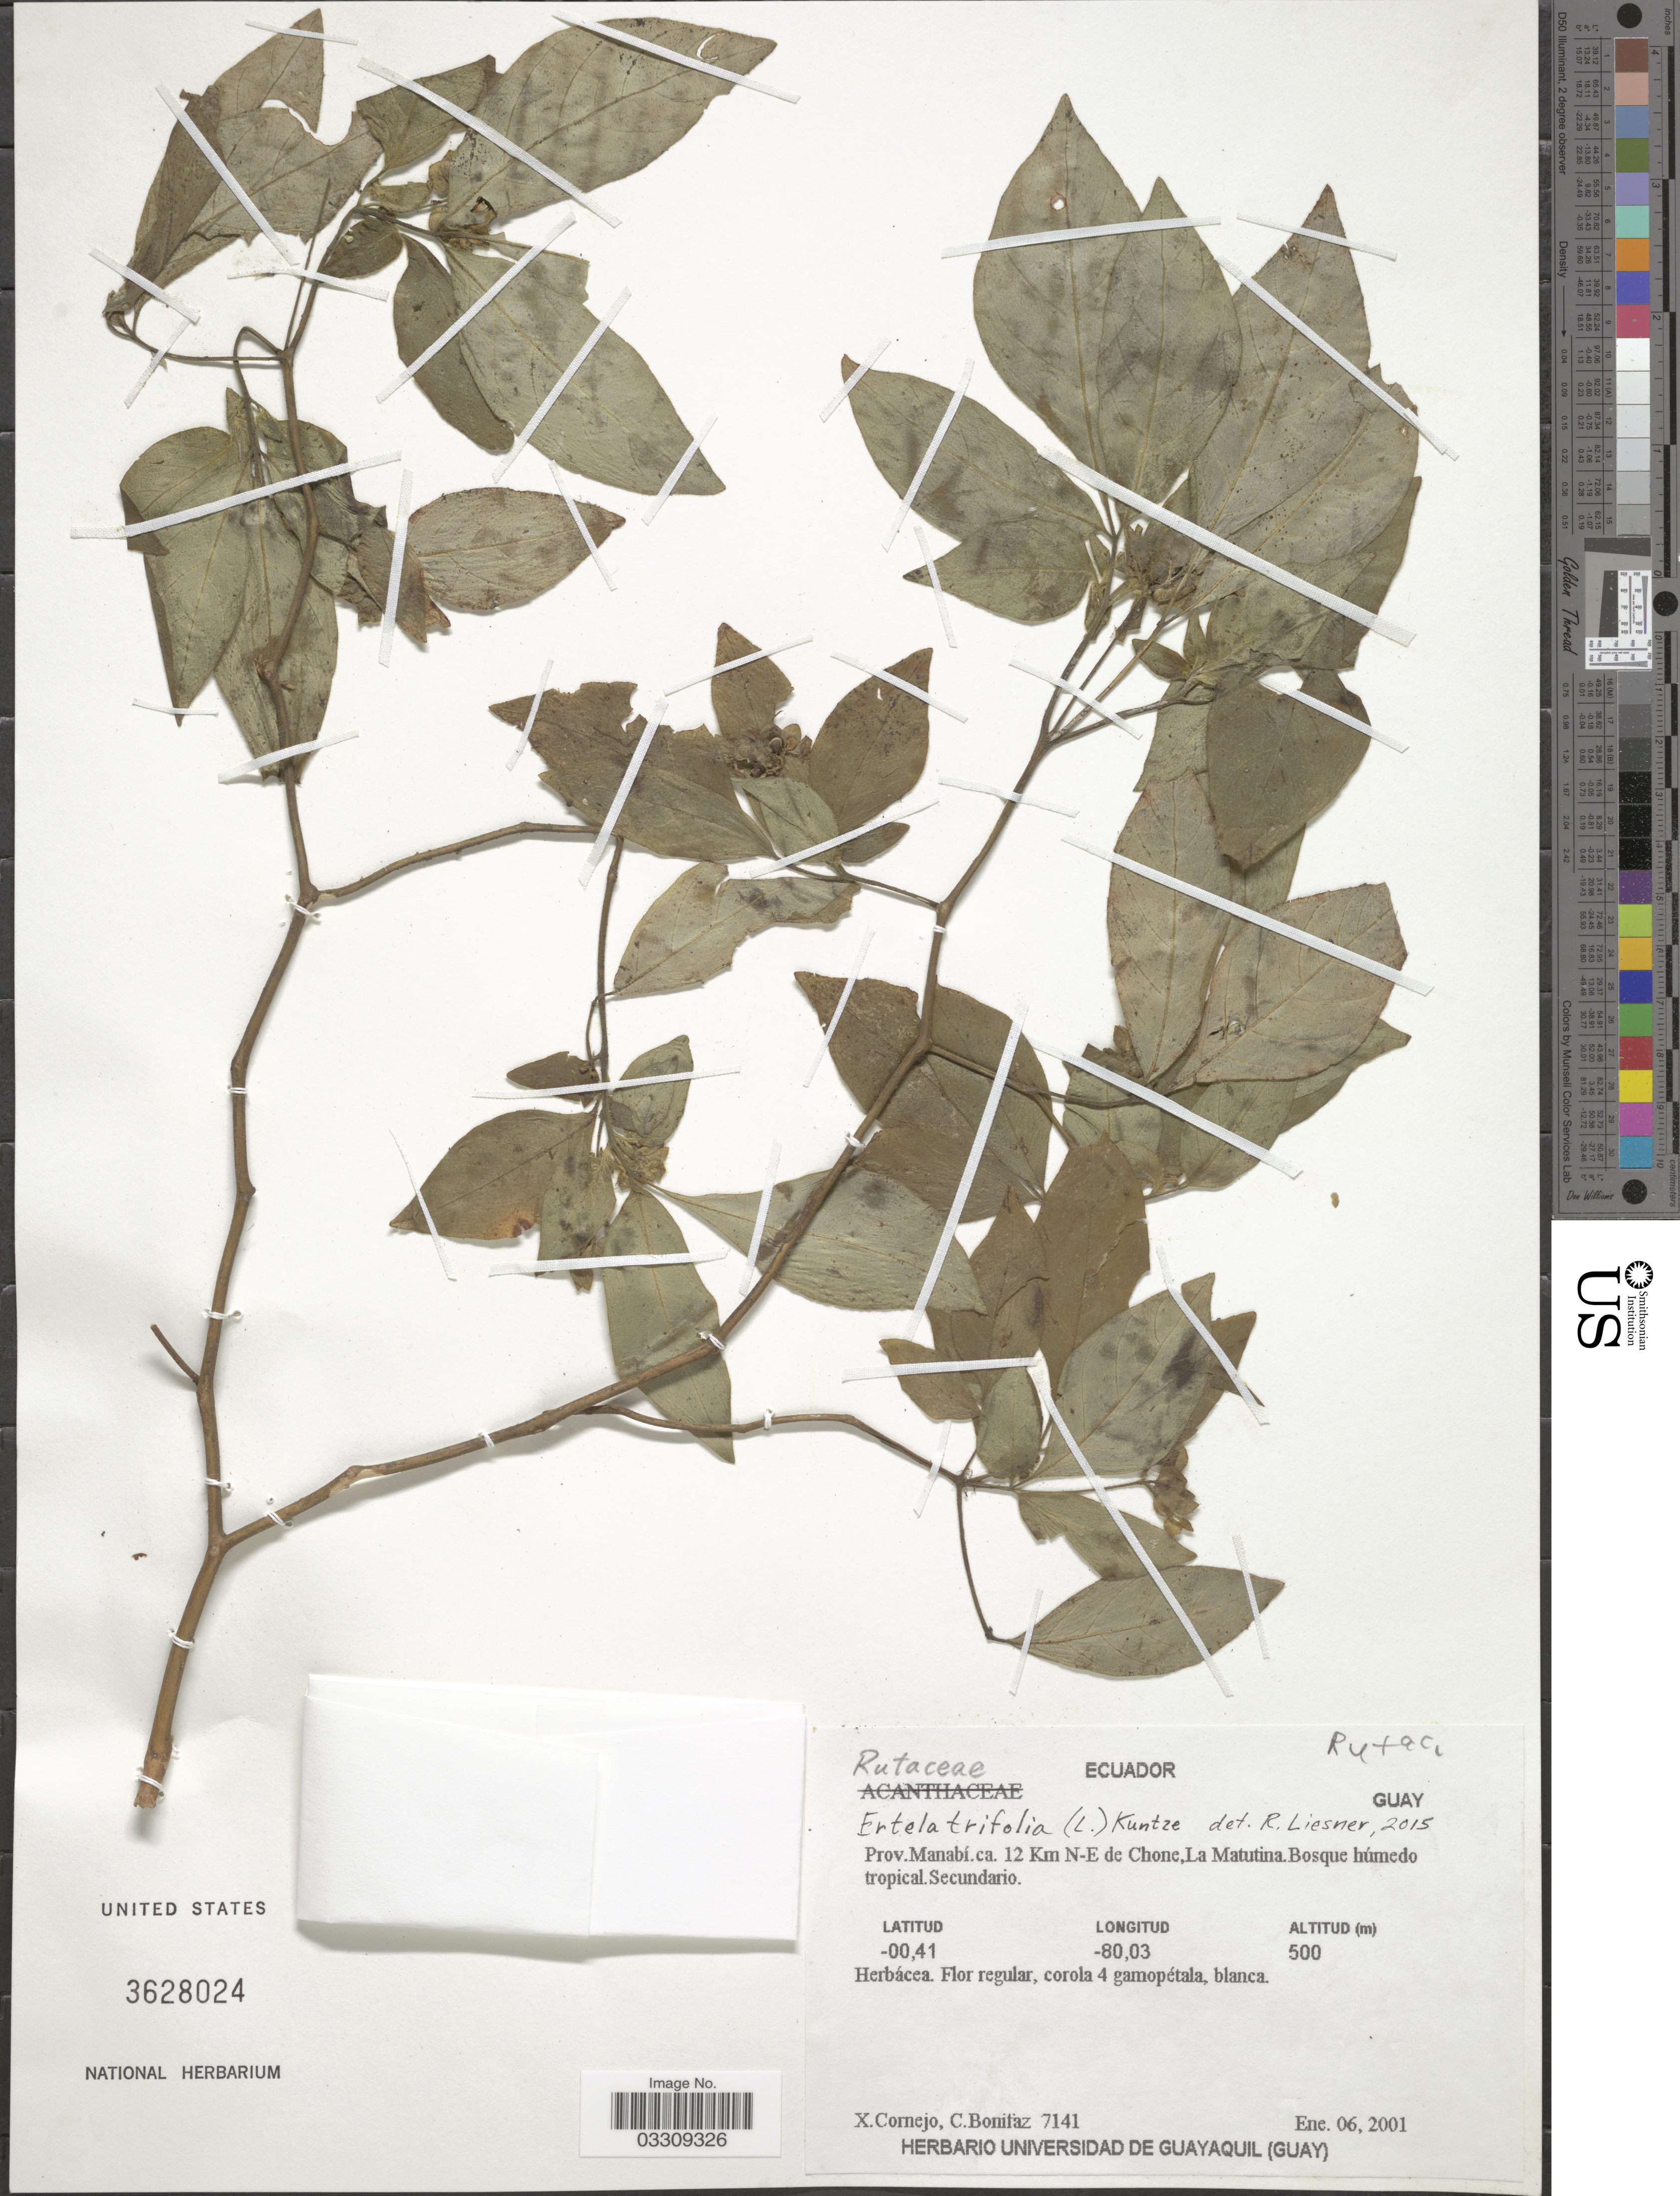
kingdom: Plantae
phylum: Tracheophyta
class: Magnoliopsida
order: Sapindales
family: Rutaceae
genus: Ertela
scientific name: Ertela trifolia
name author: (L.) Kuntze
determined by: Liesner, R. L.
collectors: X. F. Cornejo & C. Bonitáz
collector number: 7141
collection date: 2001-01-06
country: Ecuador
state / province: Manabí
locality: Prov. Manabí, ca. 12 Km N-E de Chone, La Matutina.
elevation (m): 500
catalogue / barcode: US 3628024